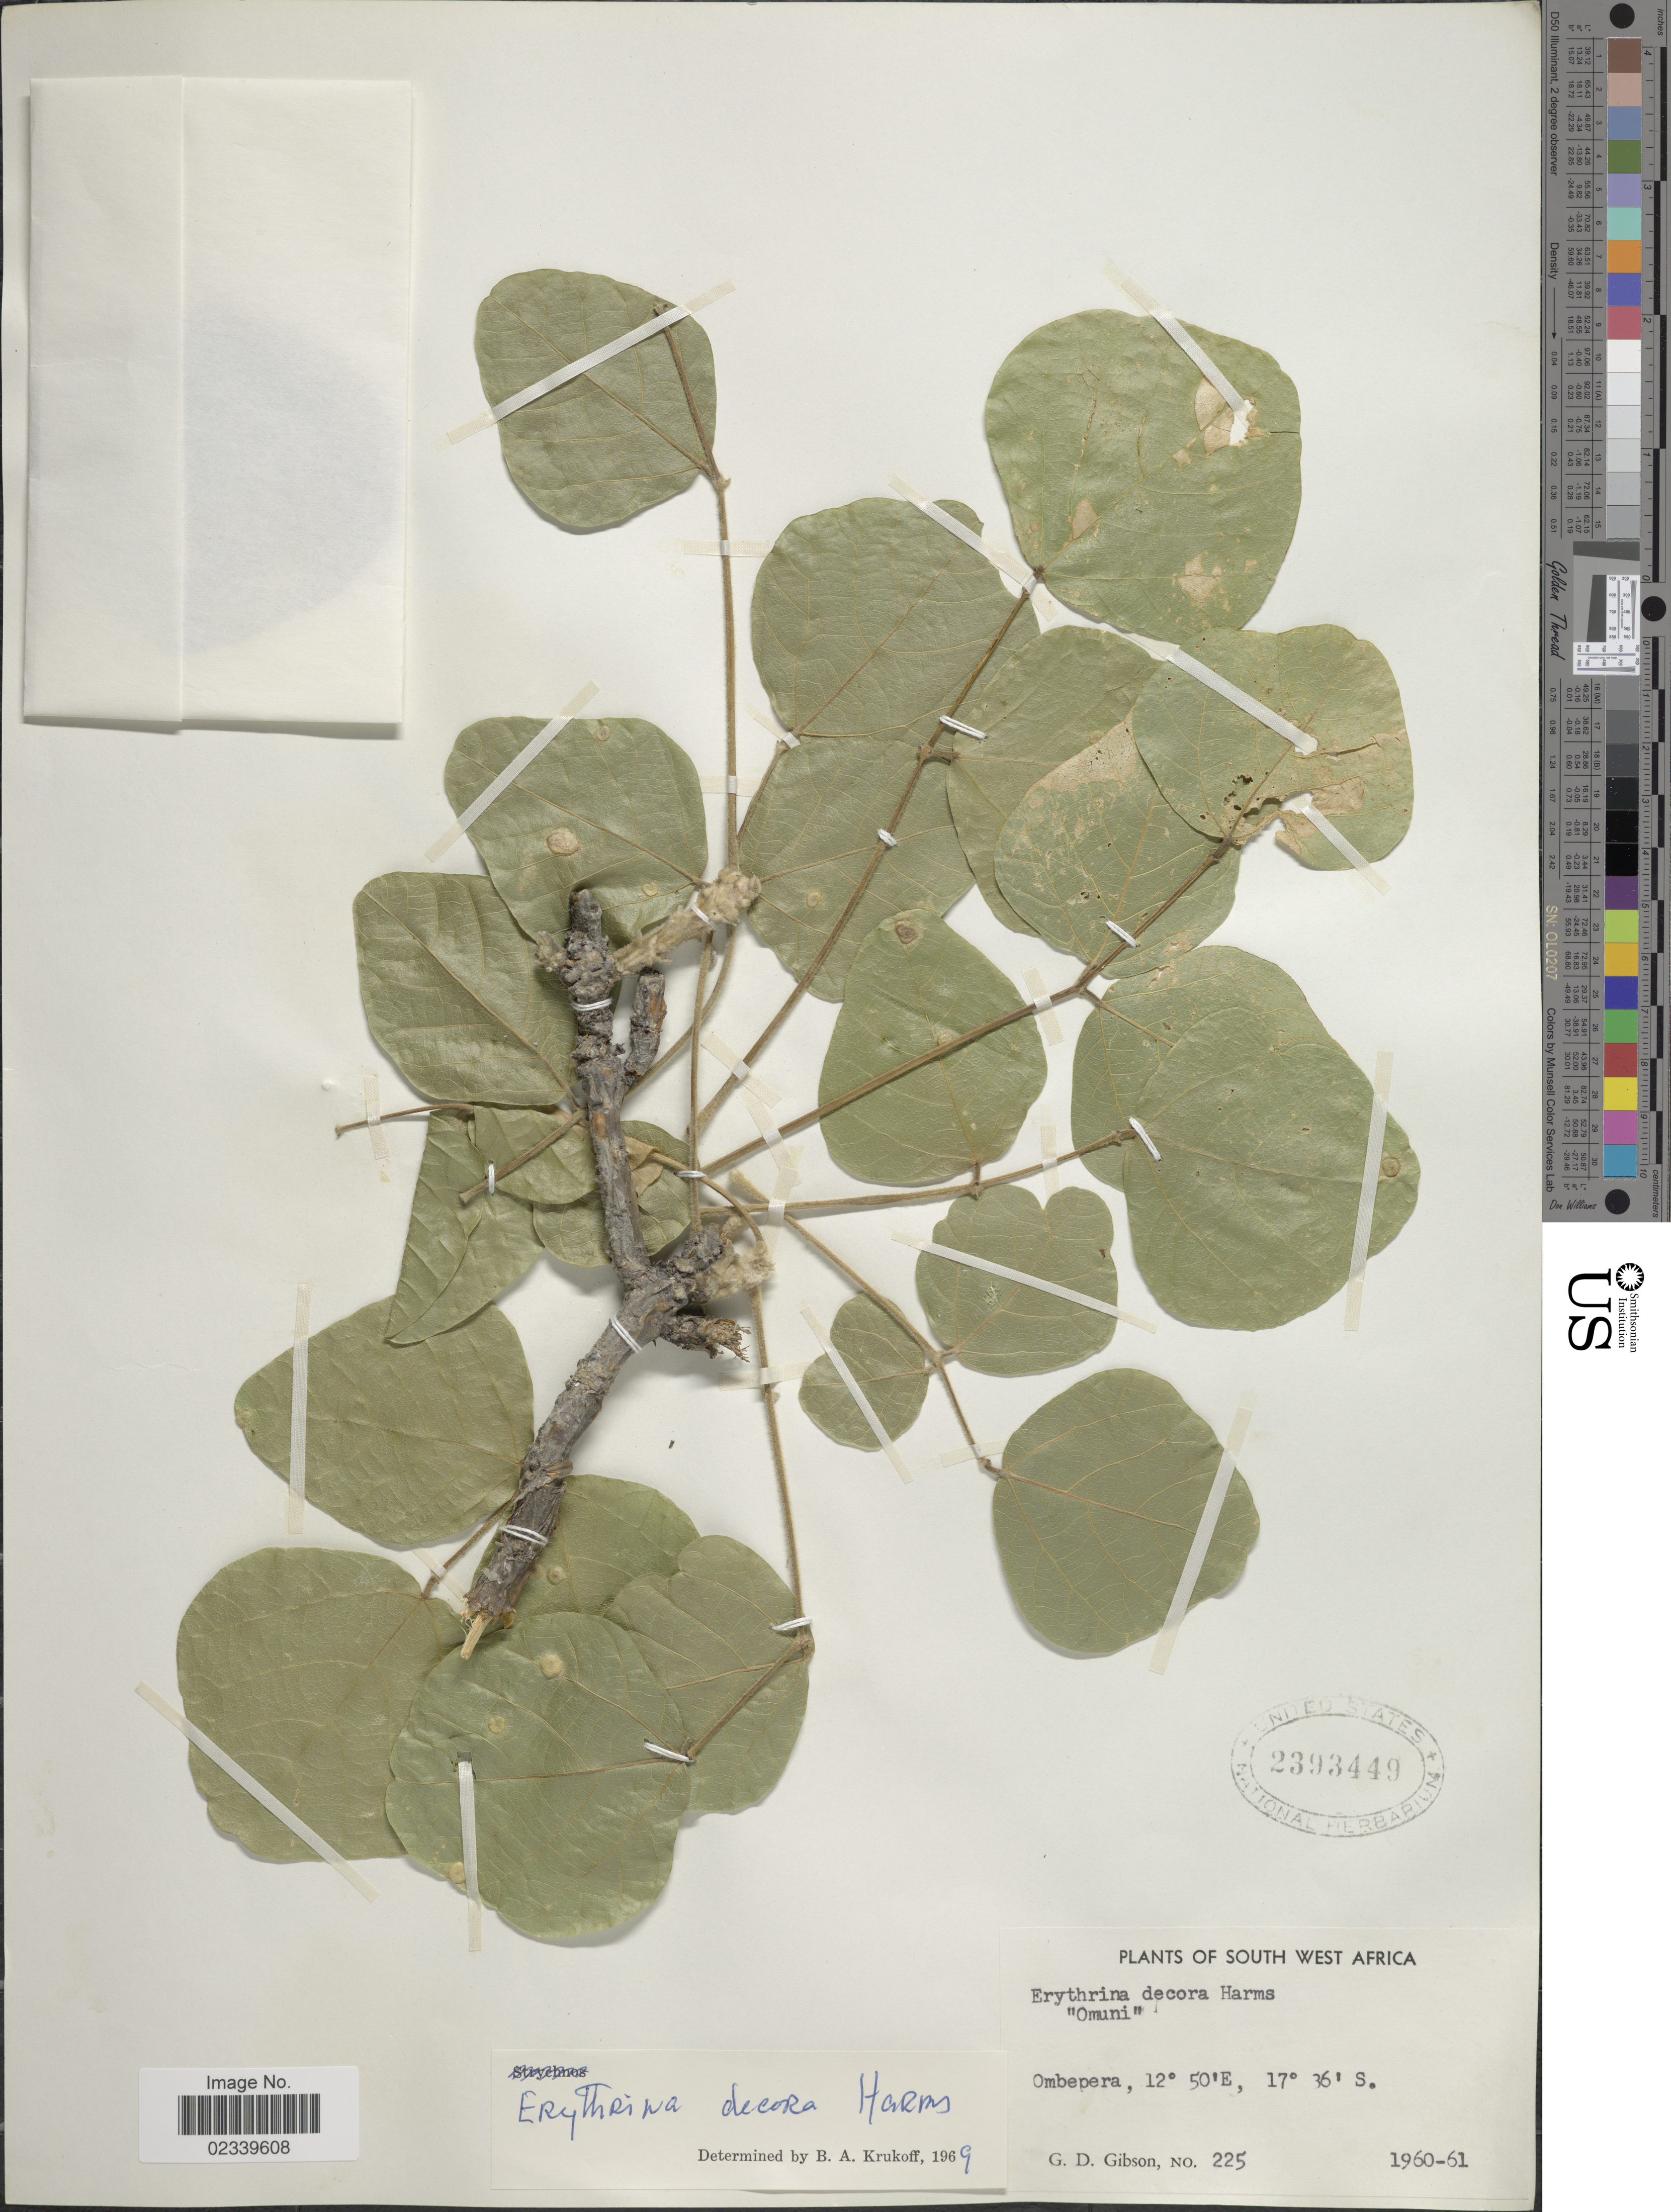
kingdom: Plantae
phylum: Tracheophyta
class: Magnoliopsida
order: Fabales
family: Fabaceae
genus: Erythrina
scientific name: Erythrina decora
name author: Harms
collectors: G. D. Gibson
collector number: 225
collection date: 1960/1961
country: Namibia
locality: South West Afrika, Ombeper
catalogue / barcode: US 2393449